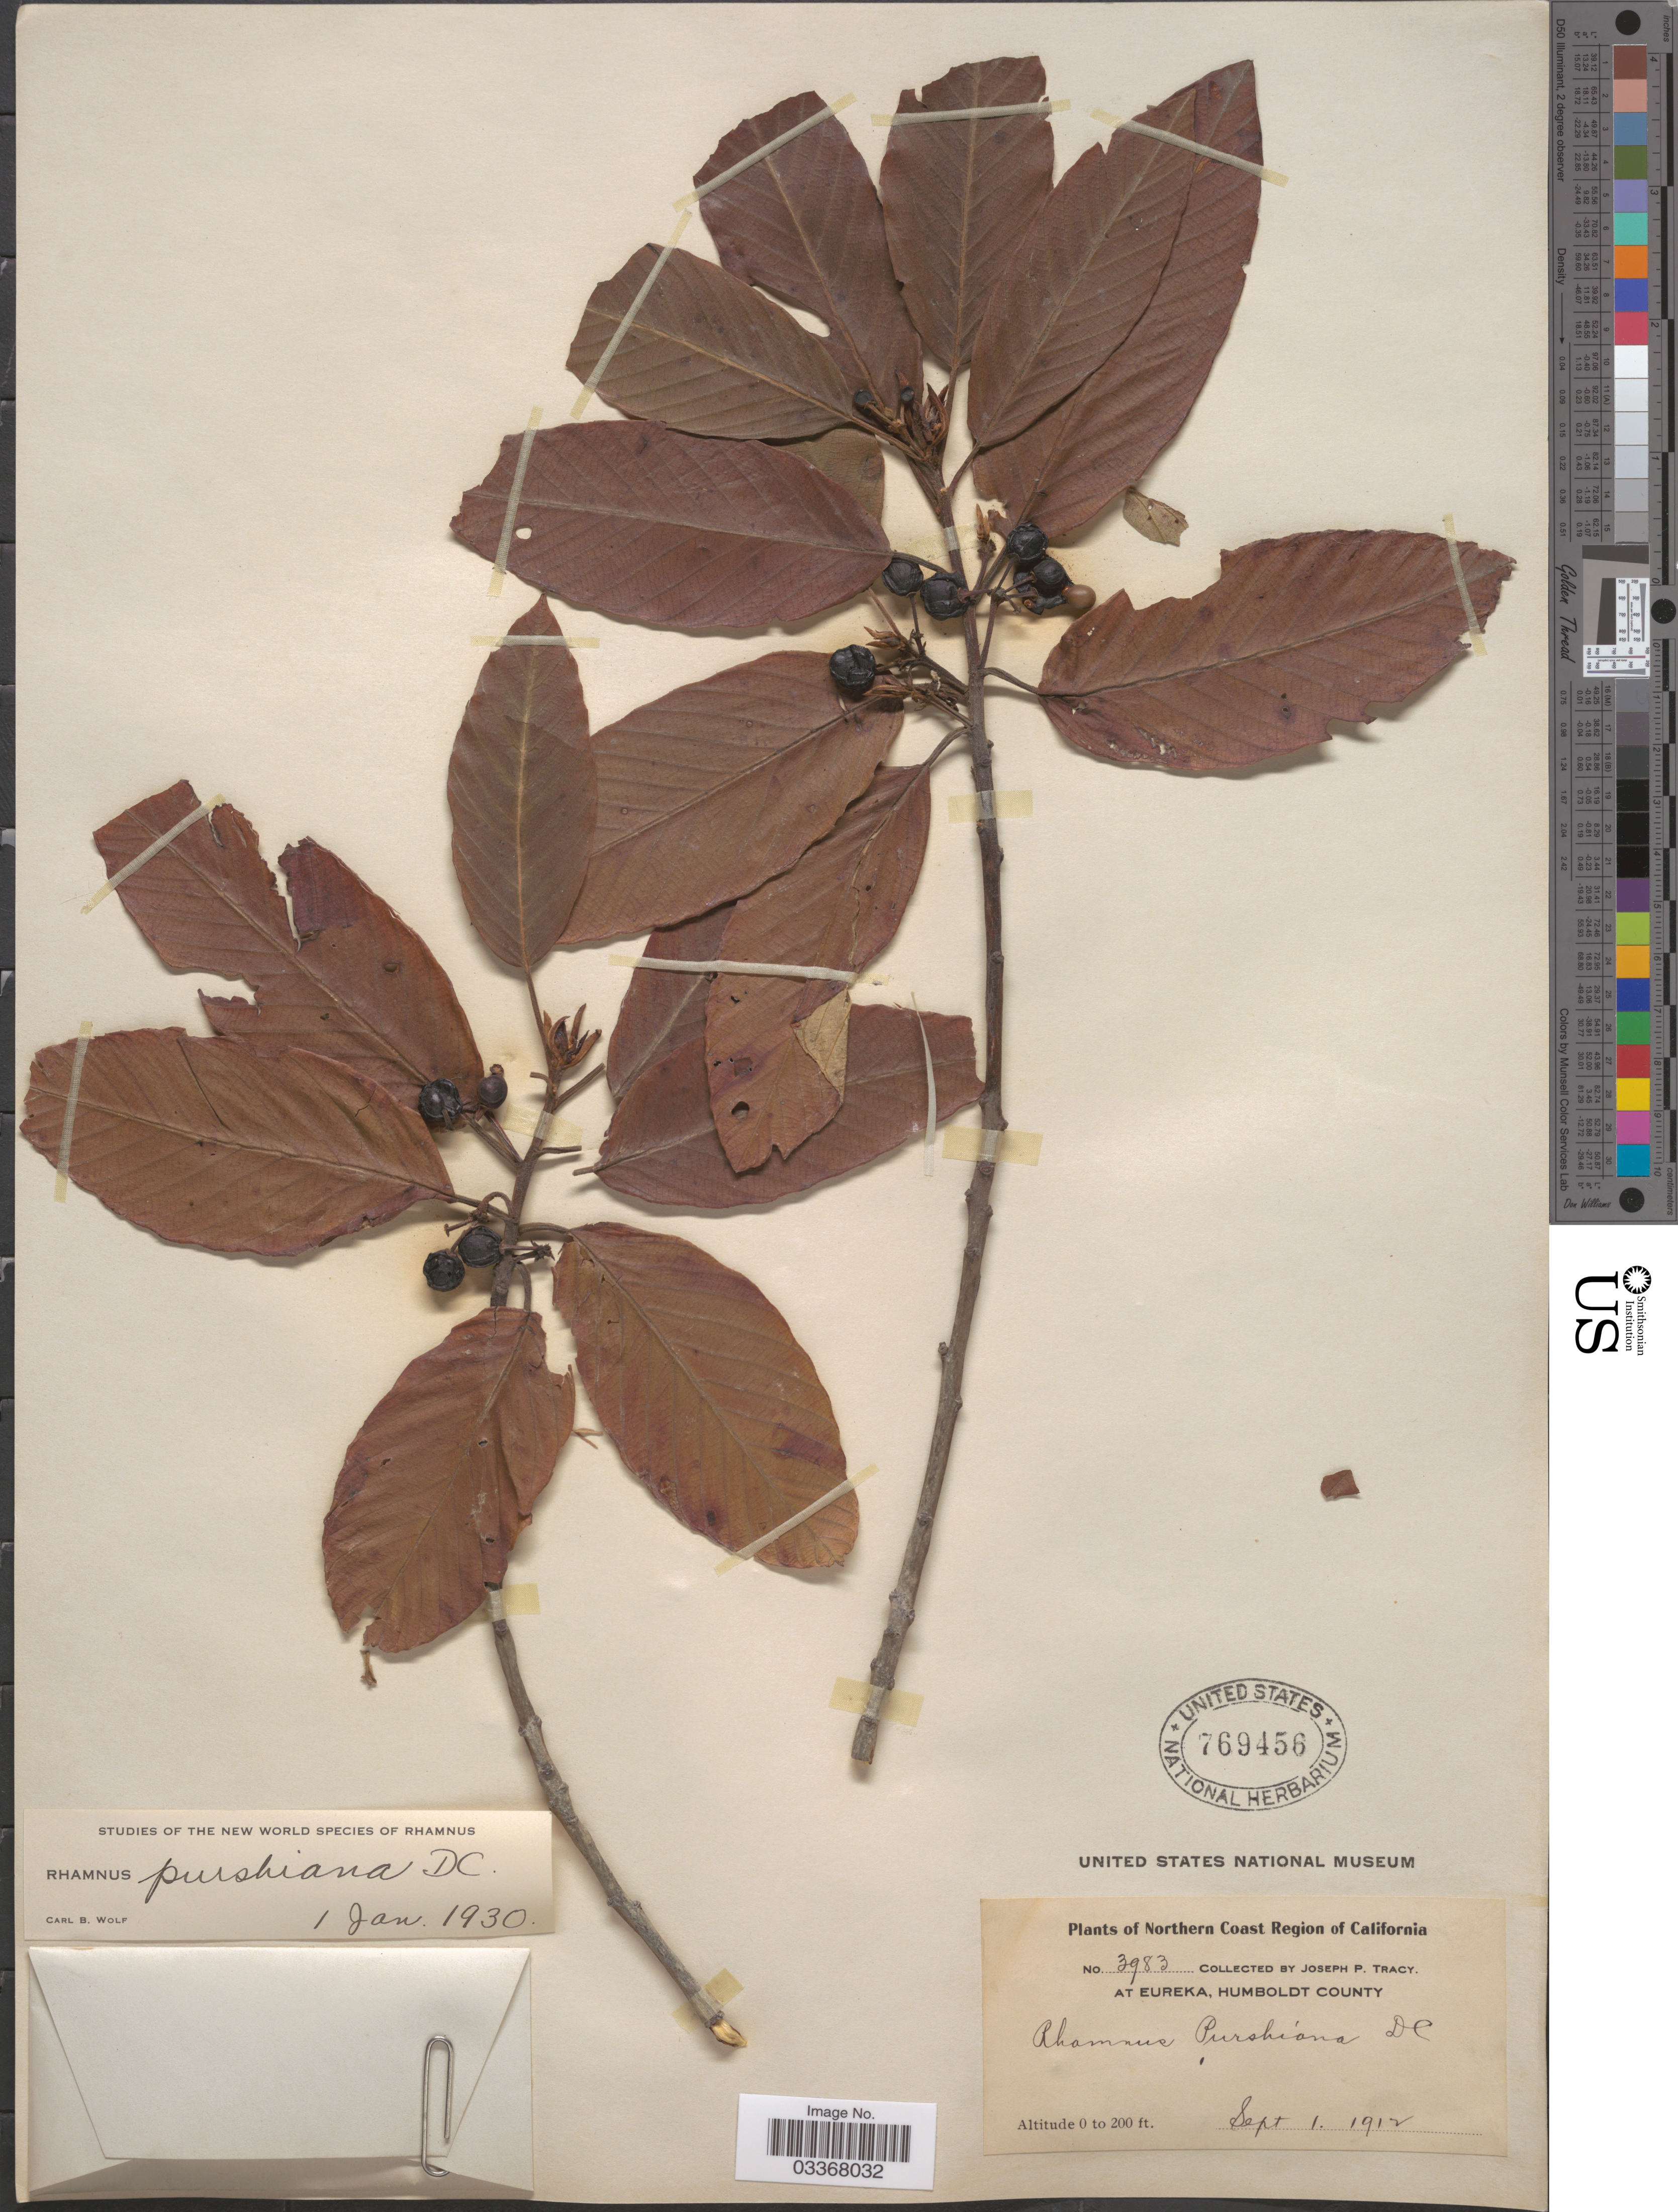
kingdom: Plantae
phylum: Tracheophyta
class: Magnoliopsida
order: Rosales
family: Rhamnaceae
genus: Frangula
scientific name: Frangula purshiana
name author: (DC.) A. Gray ex J.G. Cooper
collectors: J. Tracy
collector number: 3983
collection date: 1912-09-01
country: United States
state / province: California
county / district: Humboldt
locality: Northern Coast Region of California, at Eureka, Humboldt County.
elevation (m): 0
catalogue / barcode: US 769456